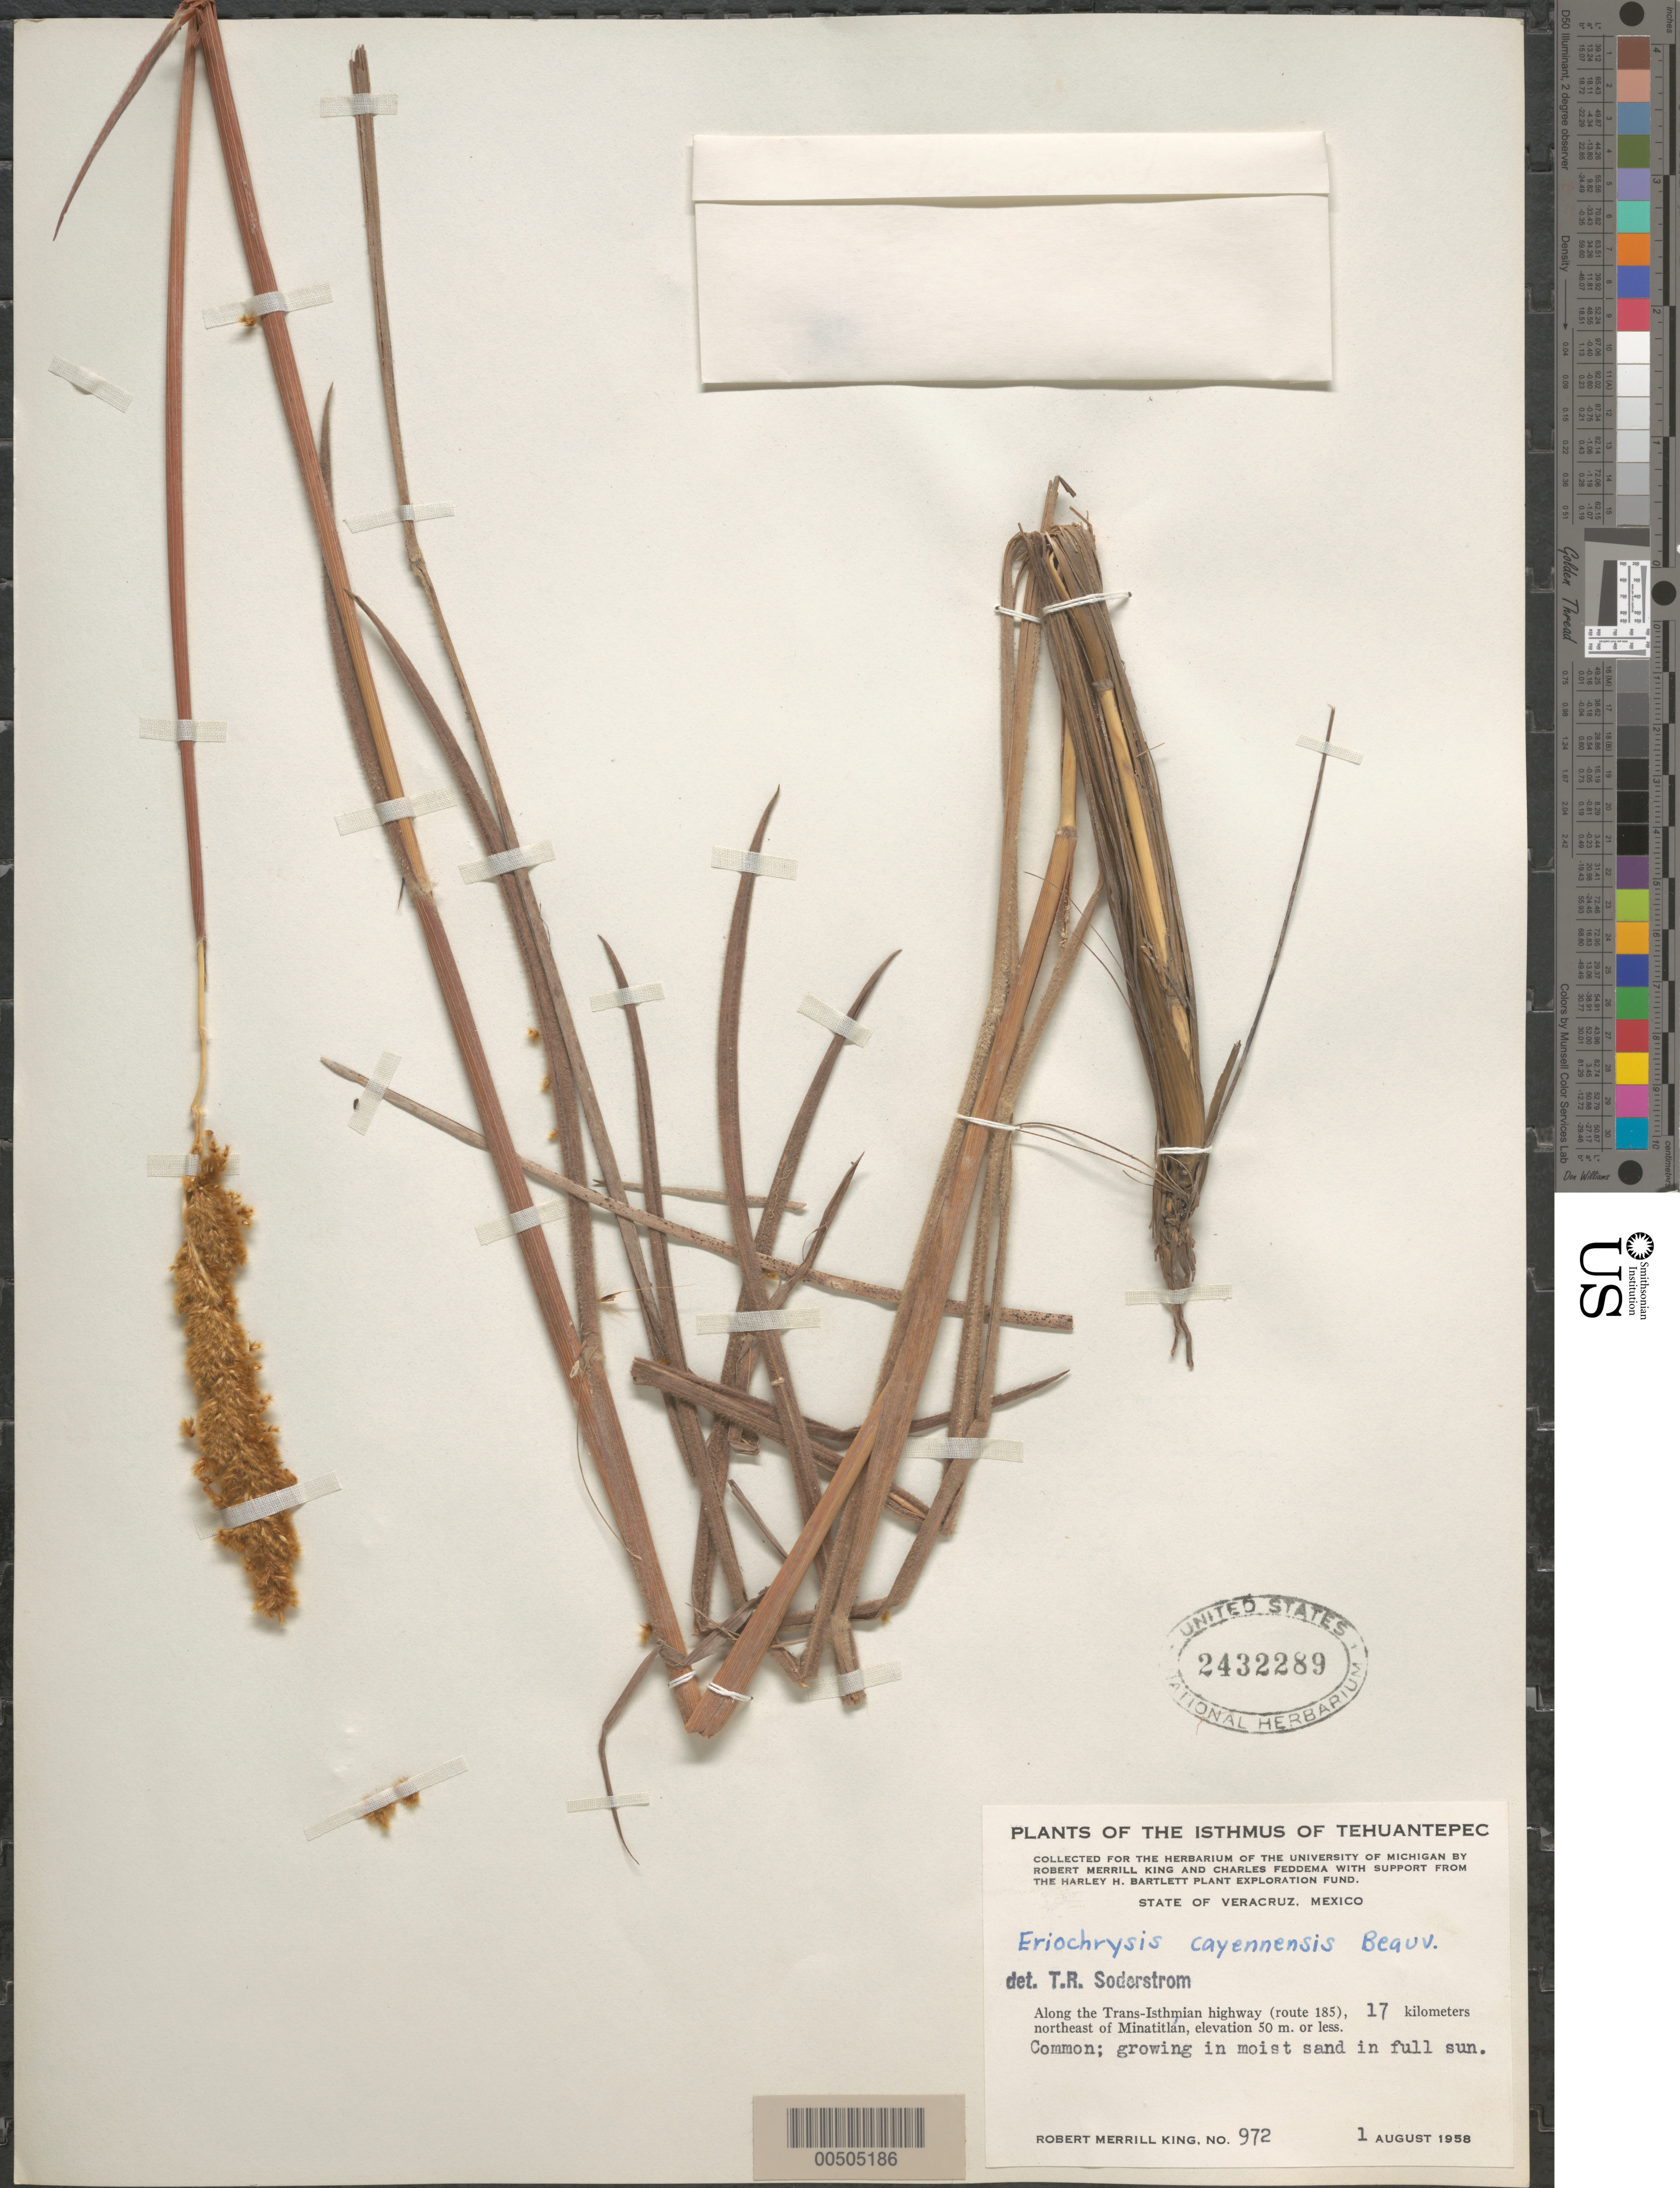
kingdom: Plantae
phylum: Tracheophyta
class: Liliopsida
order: Poales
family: Poaceae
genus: Eriochrysis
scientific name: Eriochrysis cayennensis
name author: P. Beauv.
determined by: Soderstrom, T. R.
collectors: R. M. King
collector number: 972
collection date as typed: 1 Aug 1958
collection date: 1958-08-01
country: Mexico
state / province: Veracruz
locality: Isthmus of Tehuantepec, along the Trans-Isthmian Hwy (route 185), 17 km NE of Minatitl n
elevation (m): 0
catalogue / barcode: US 2432289